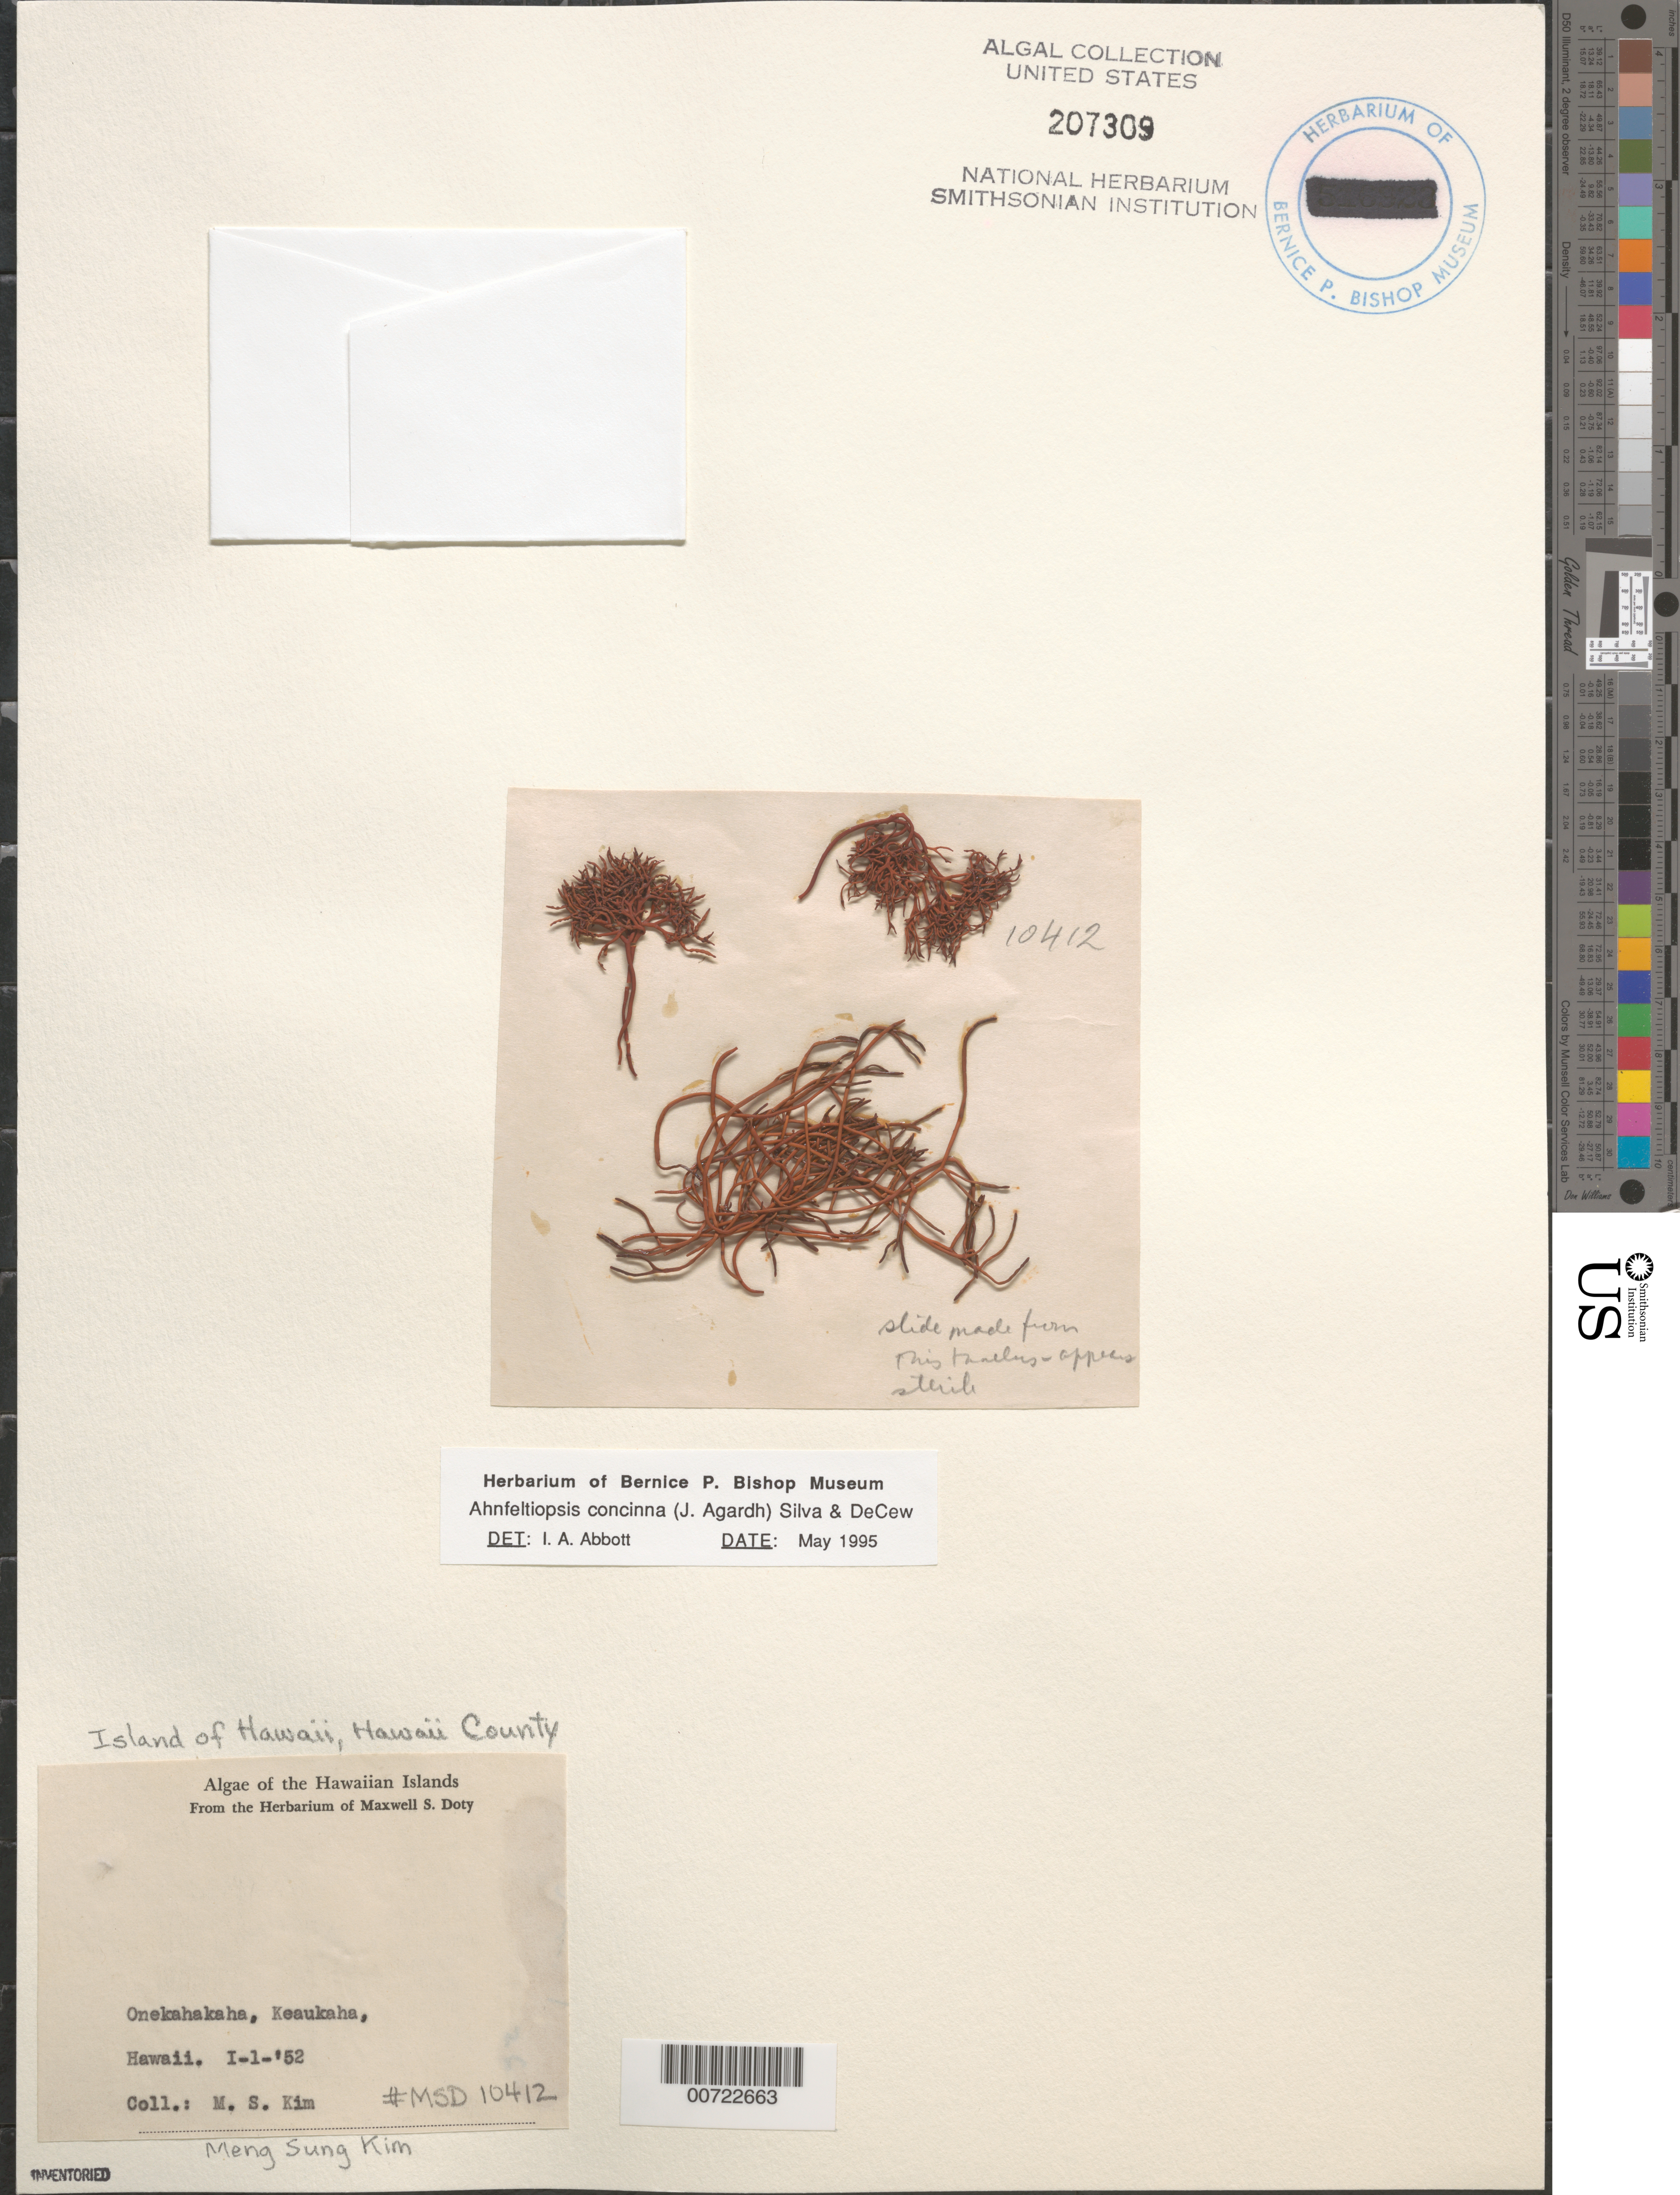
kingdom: Plantae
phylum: Rhodophyta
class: Florideophyceae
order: Gigartinales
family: Phyllophoraceae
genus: Gymnogongrus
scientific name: Gymnogongrus durvillei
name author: (Bory) M.S.Calderon & S.M. Boo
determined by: Algae name updating Project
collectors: M. S. Kim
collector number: MSD 10412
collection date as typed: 01 Jan 1952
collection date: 1952-01-01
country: United States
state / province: Hawaii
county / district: Hawaii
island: Hawaii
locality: Onekahakaha, Keaukaha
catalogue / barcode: US 207309